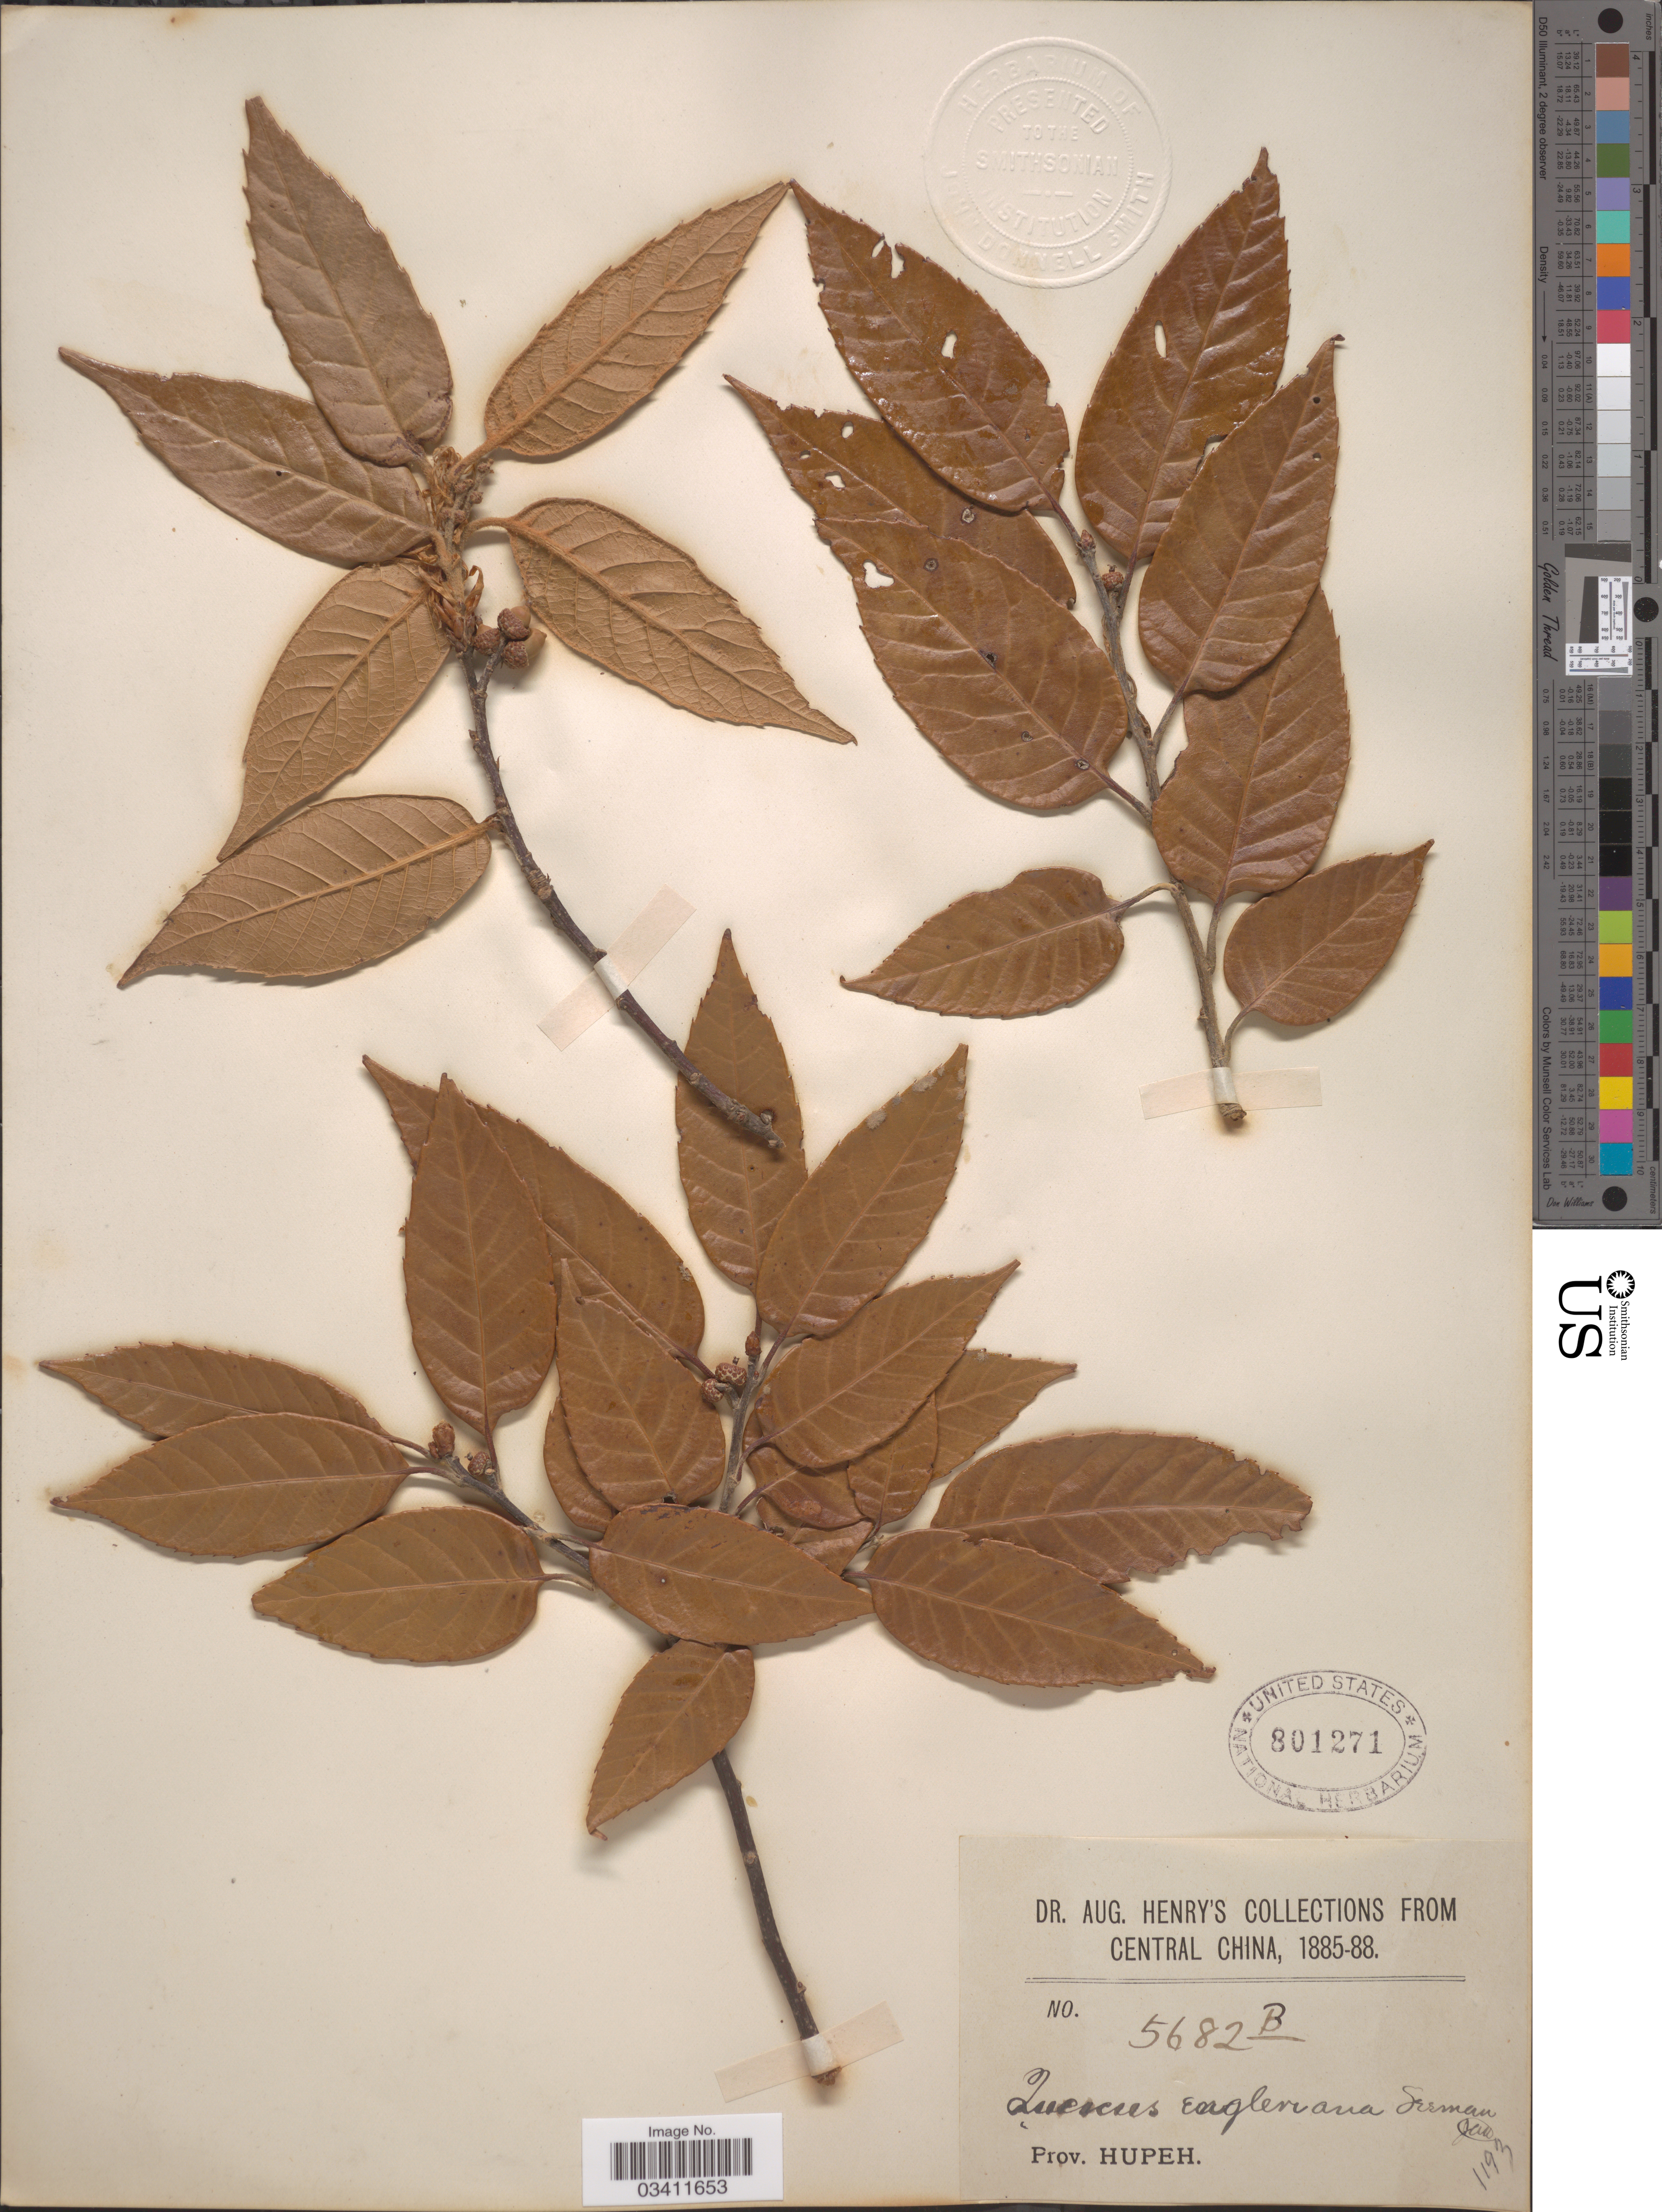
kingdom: Plantae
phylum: Tracheophyta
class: Magnoliopsida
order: Fagales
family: Fagaceae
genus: Quercus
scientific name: Quercus engleriana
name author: Seemen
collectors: A. Henry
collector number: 5682 B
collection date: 1885/1888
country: China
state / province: Hubei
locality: Central China. Prov. Hupeh.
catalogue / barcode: US 801271